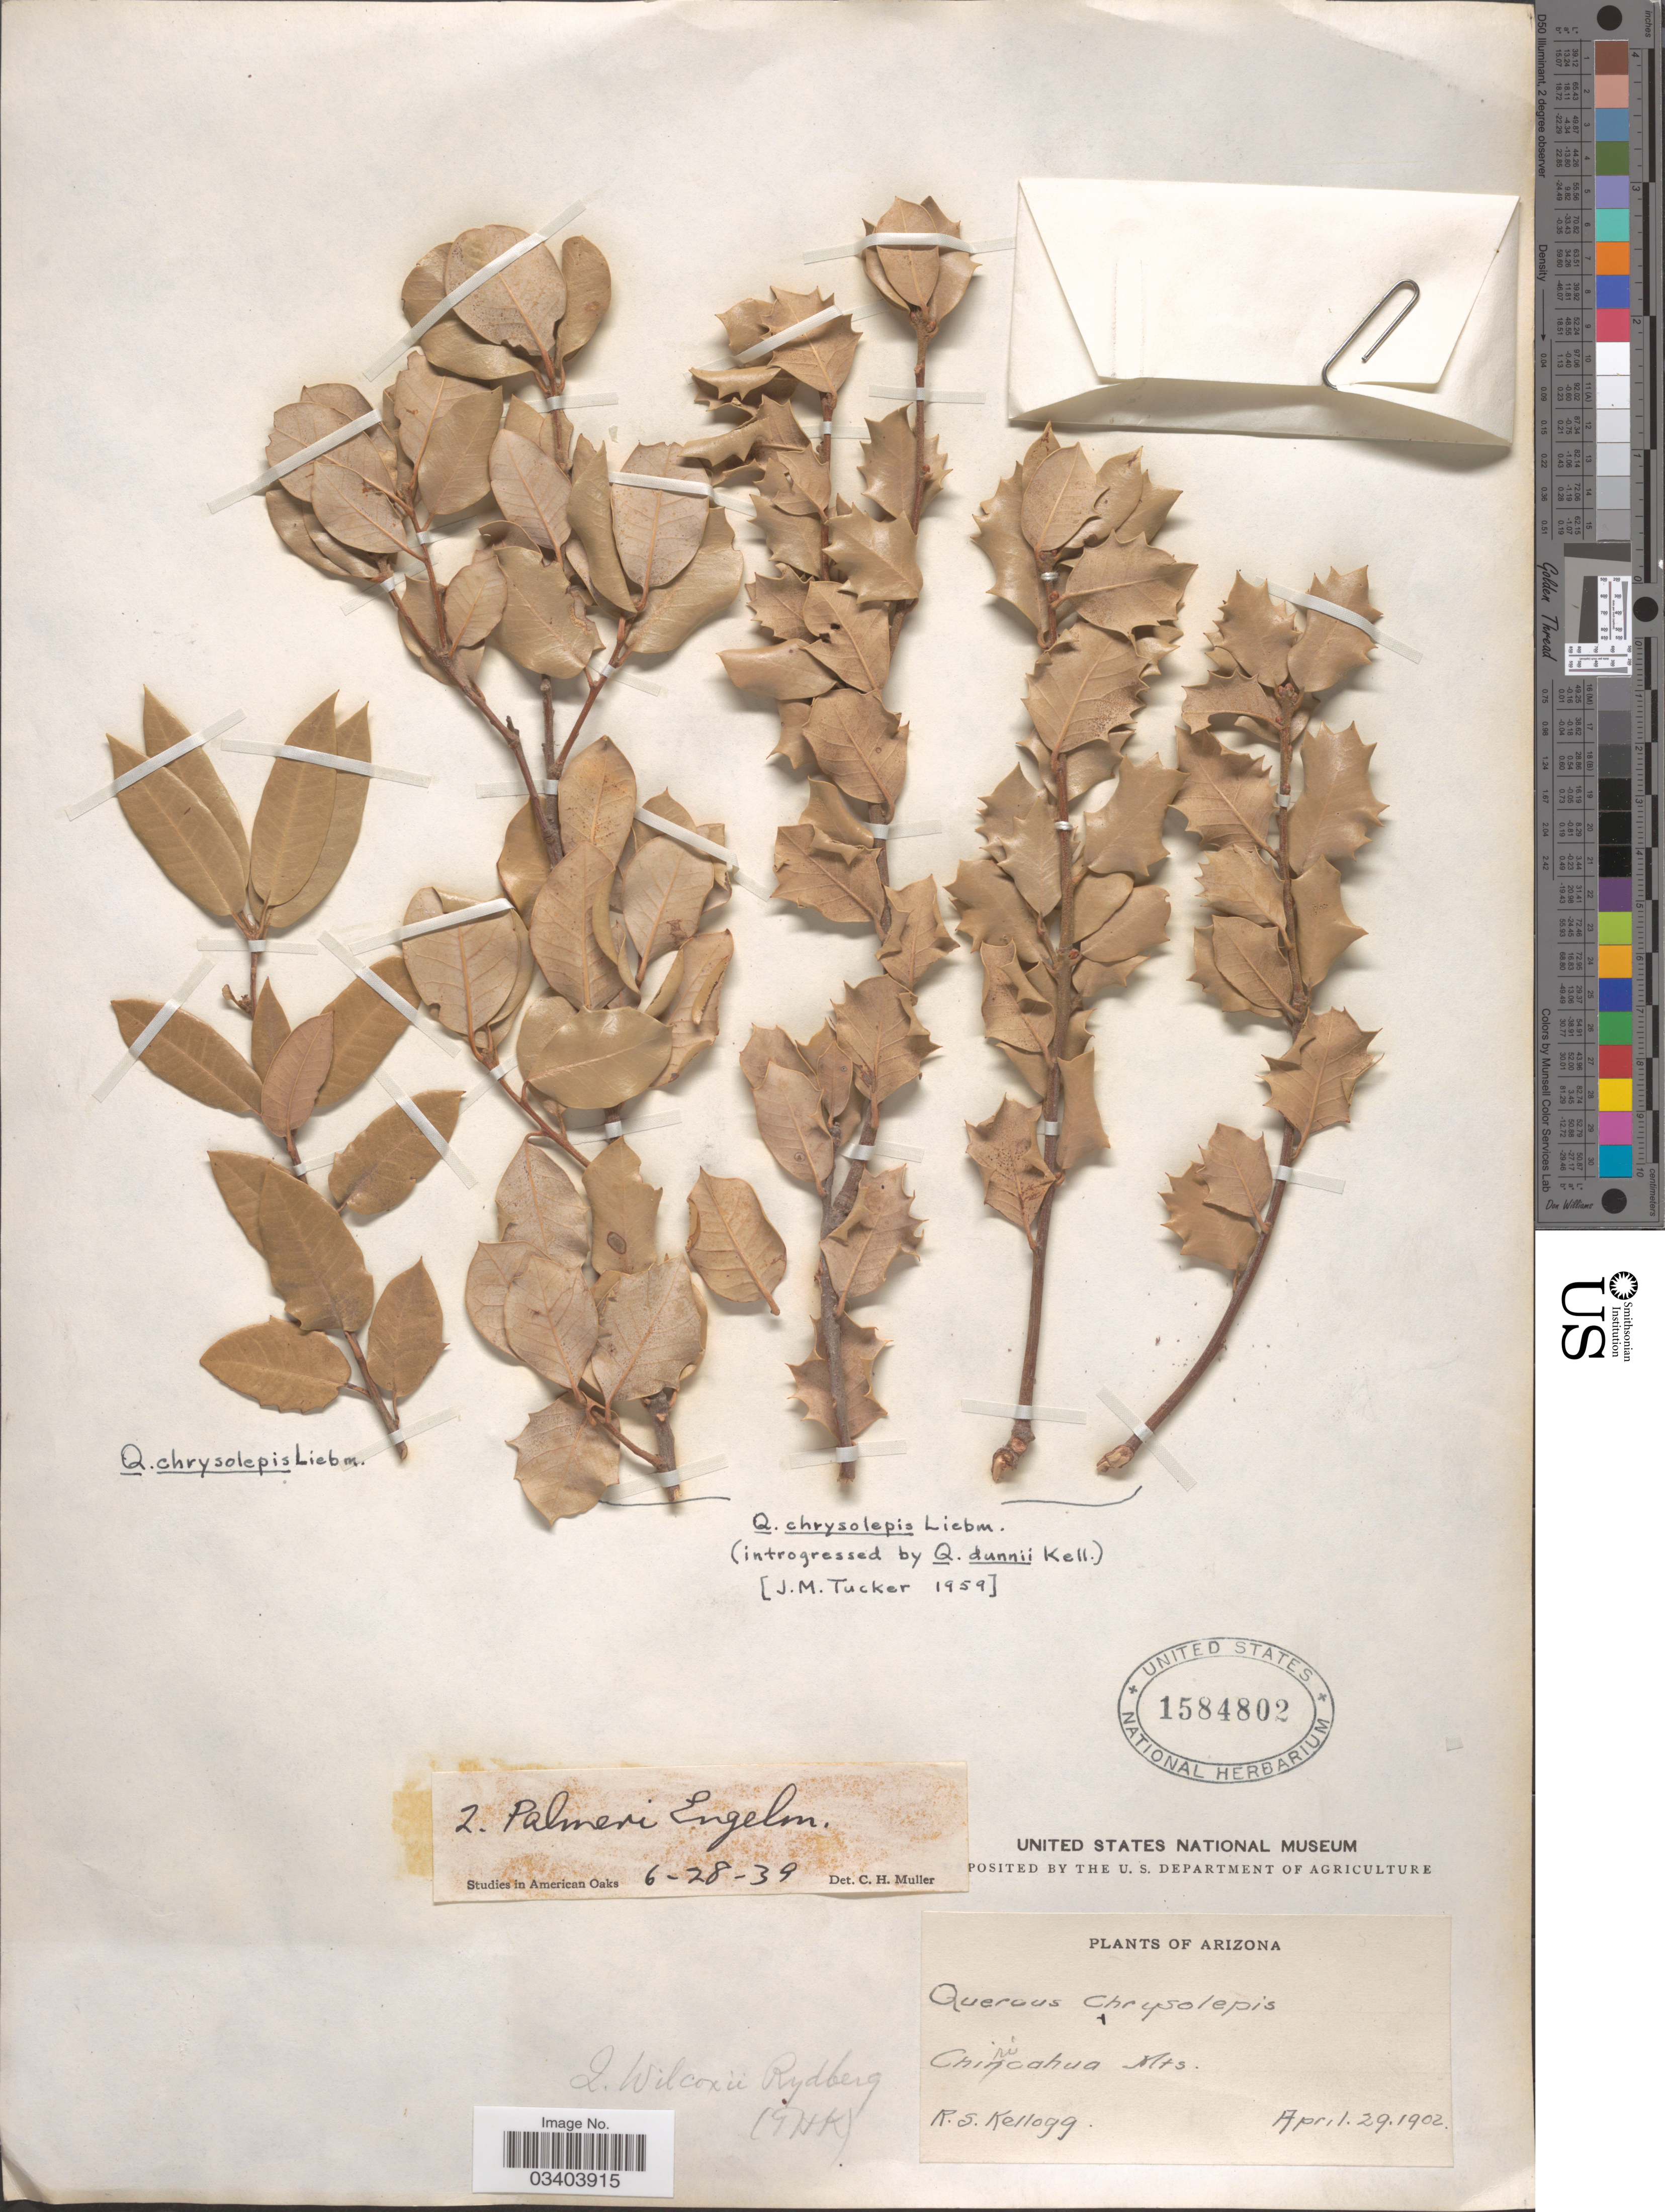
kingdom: Plantae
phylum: Tracheophyta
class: Magnoliopsida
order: Fagales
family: Fagaceae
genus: Quercus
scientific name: Quercus chrysolepis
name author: Liebm.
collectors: R. Kellogg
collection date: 1902-04-29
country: United States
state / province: Arizona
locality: Chiricahua Mts.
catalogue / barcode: US 1584802